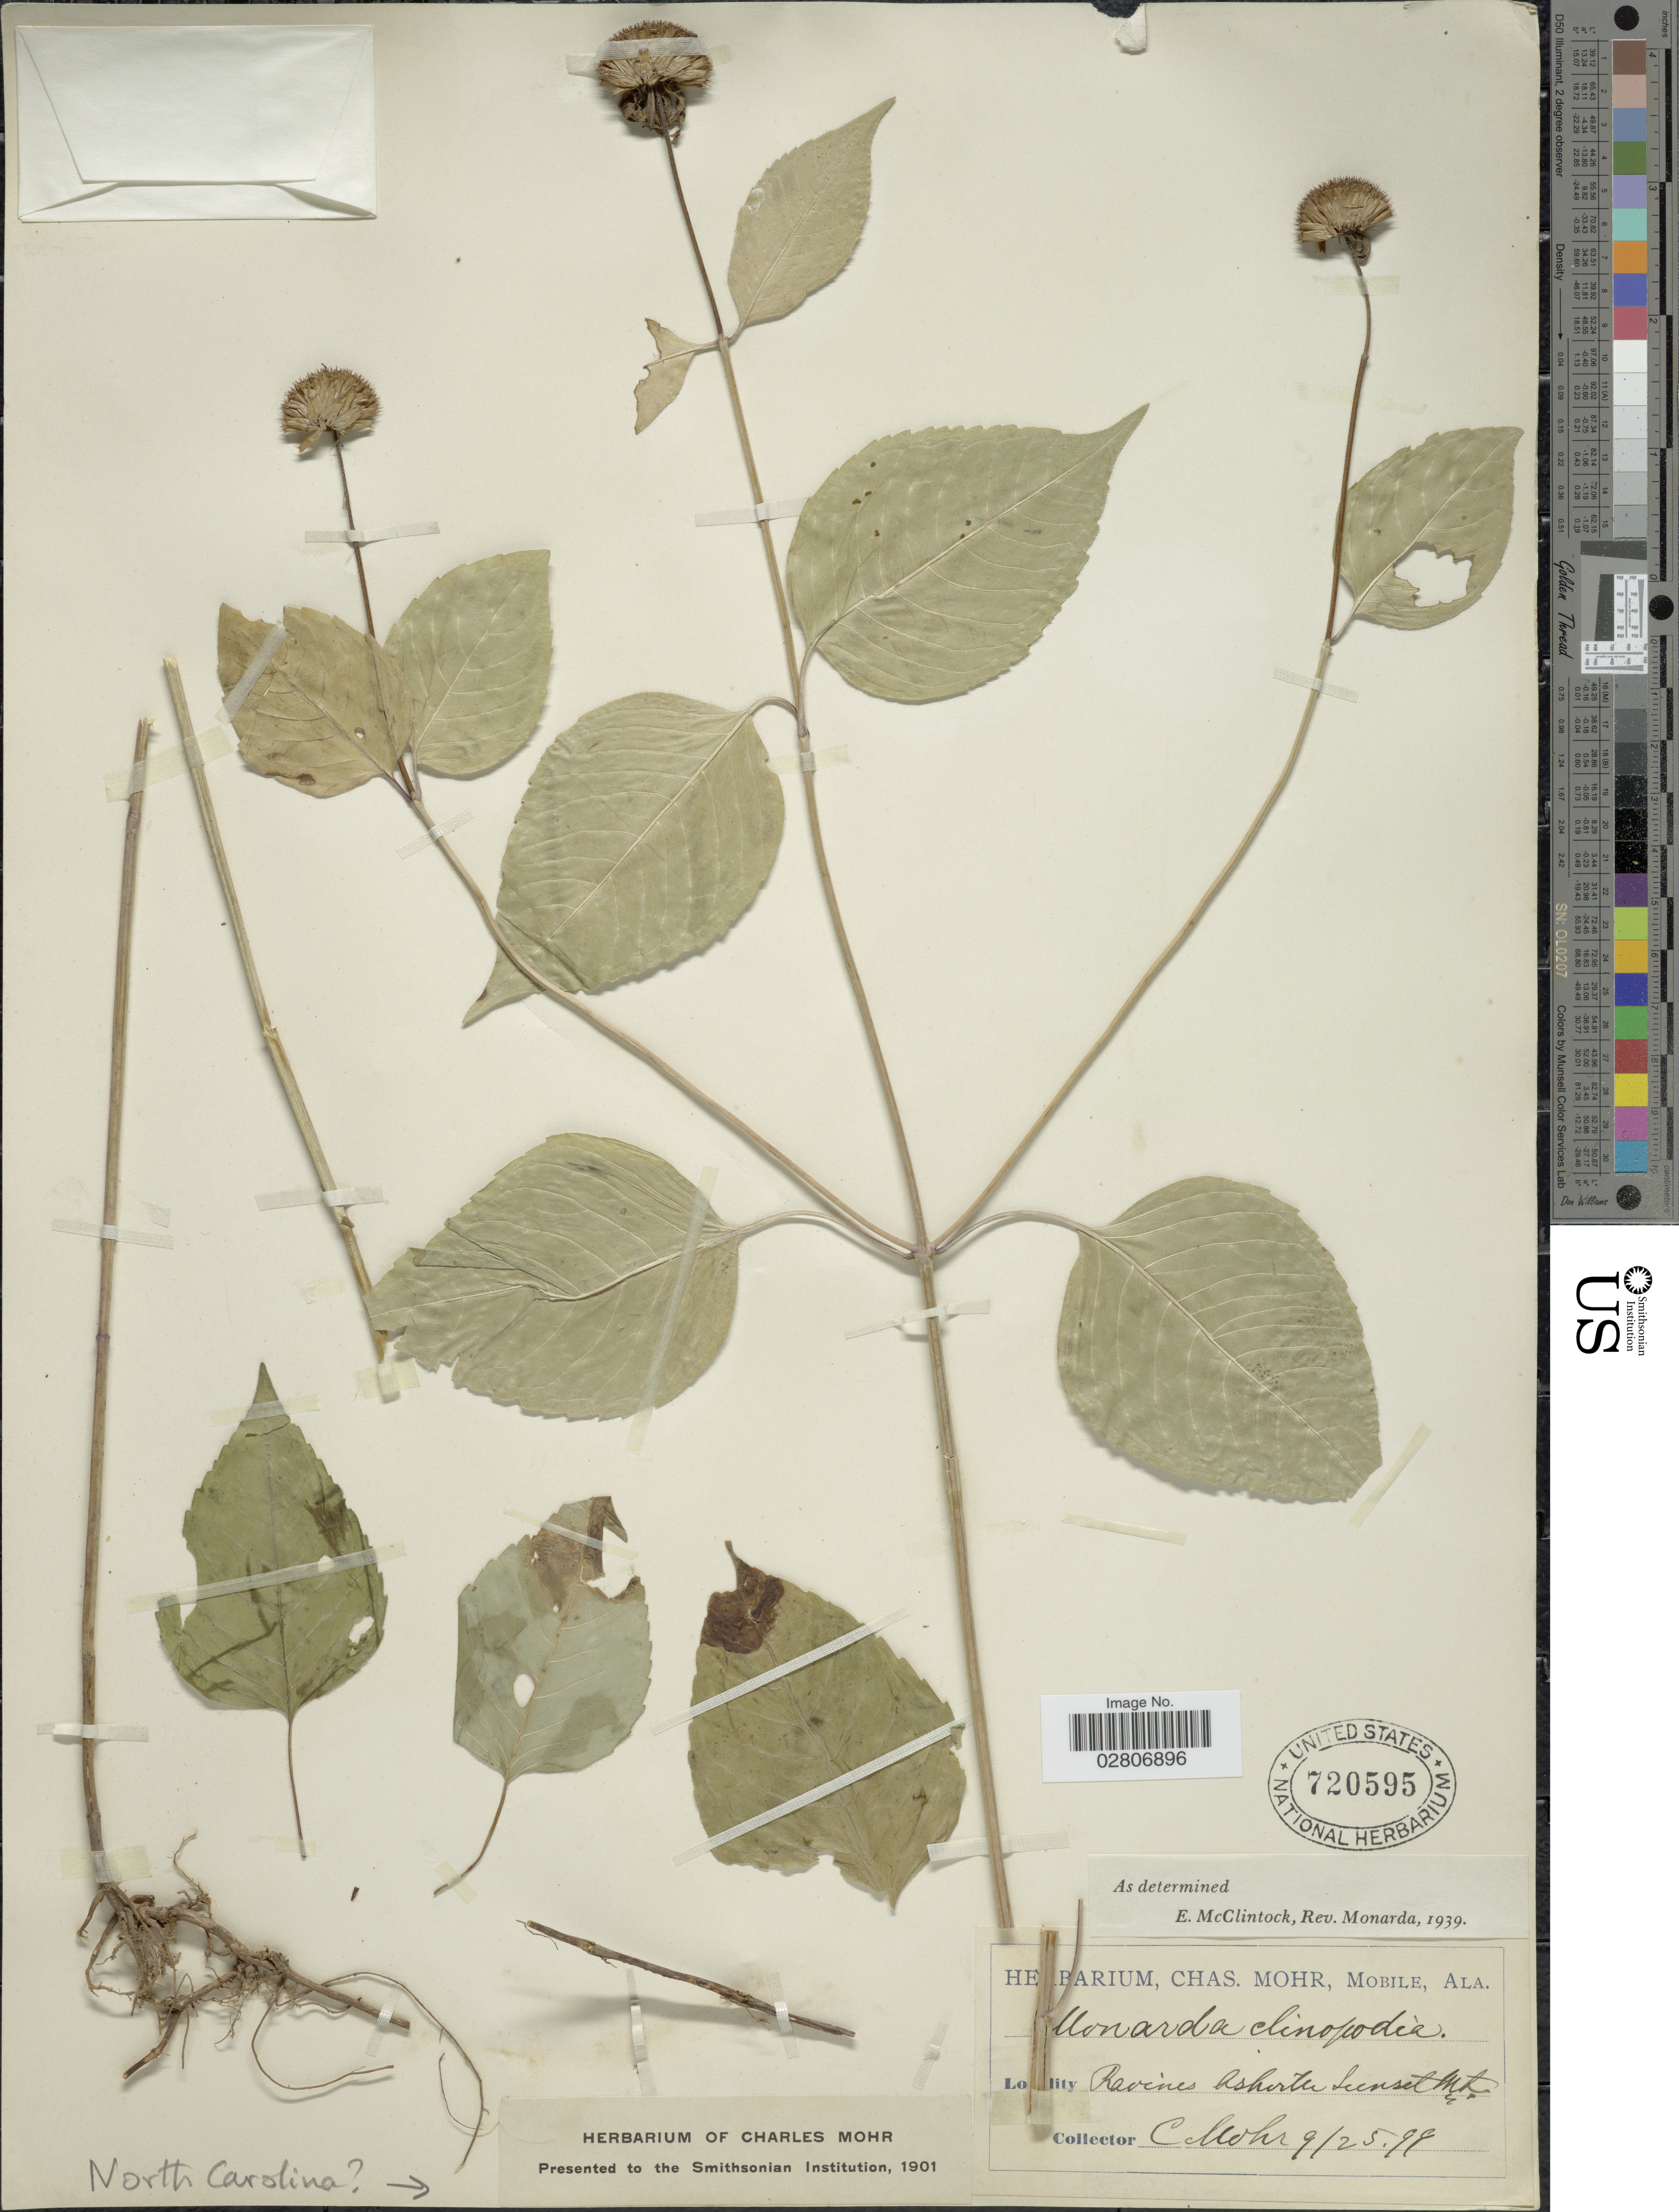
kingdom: Plantae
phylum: Tracheophyta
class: Magnoliopsida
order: Lamiales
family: Lamiaceae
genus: Monarda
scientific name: Monarda clinopodia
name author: L.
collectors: Mohr, C. T. (herbarium)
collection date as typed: Transcribed d/m/y: 25/9/99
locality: Ravines Ashorten [interpreted] Sunset Mtn.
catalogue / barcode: US 720595